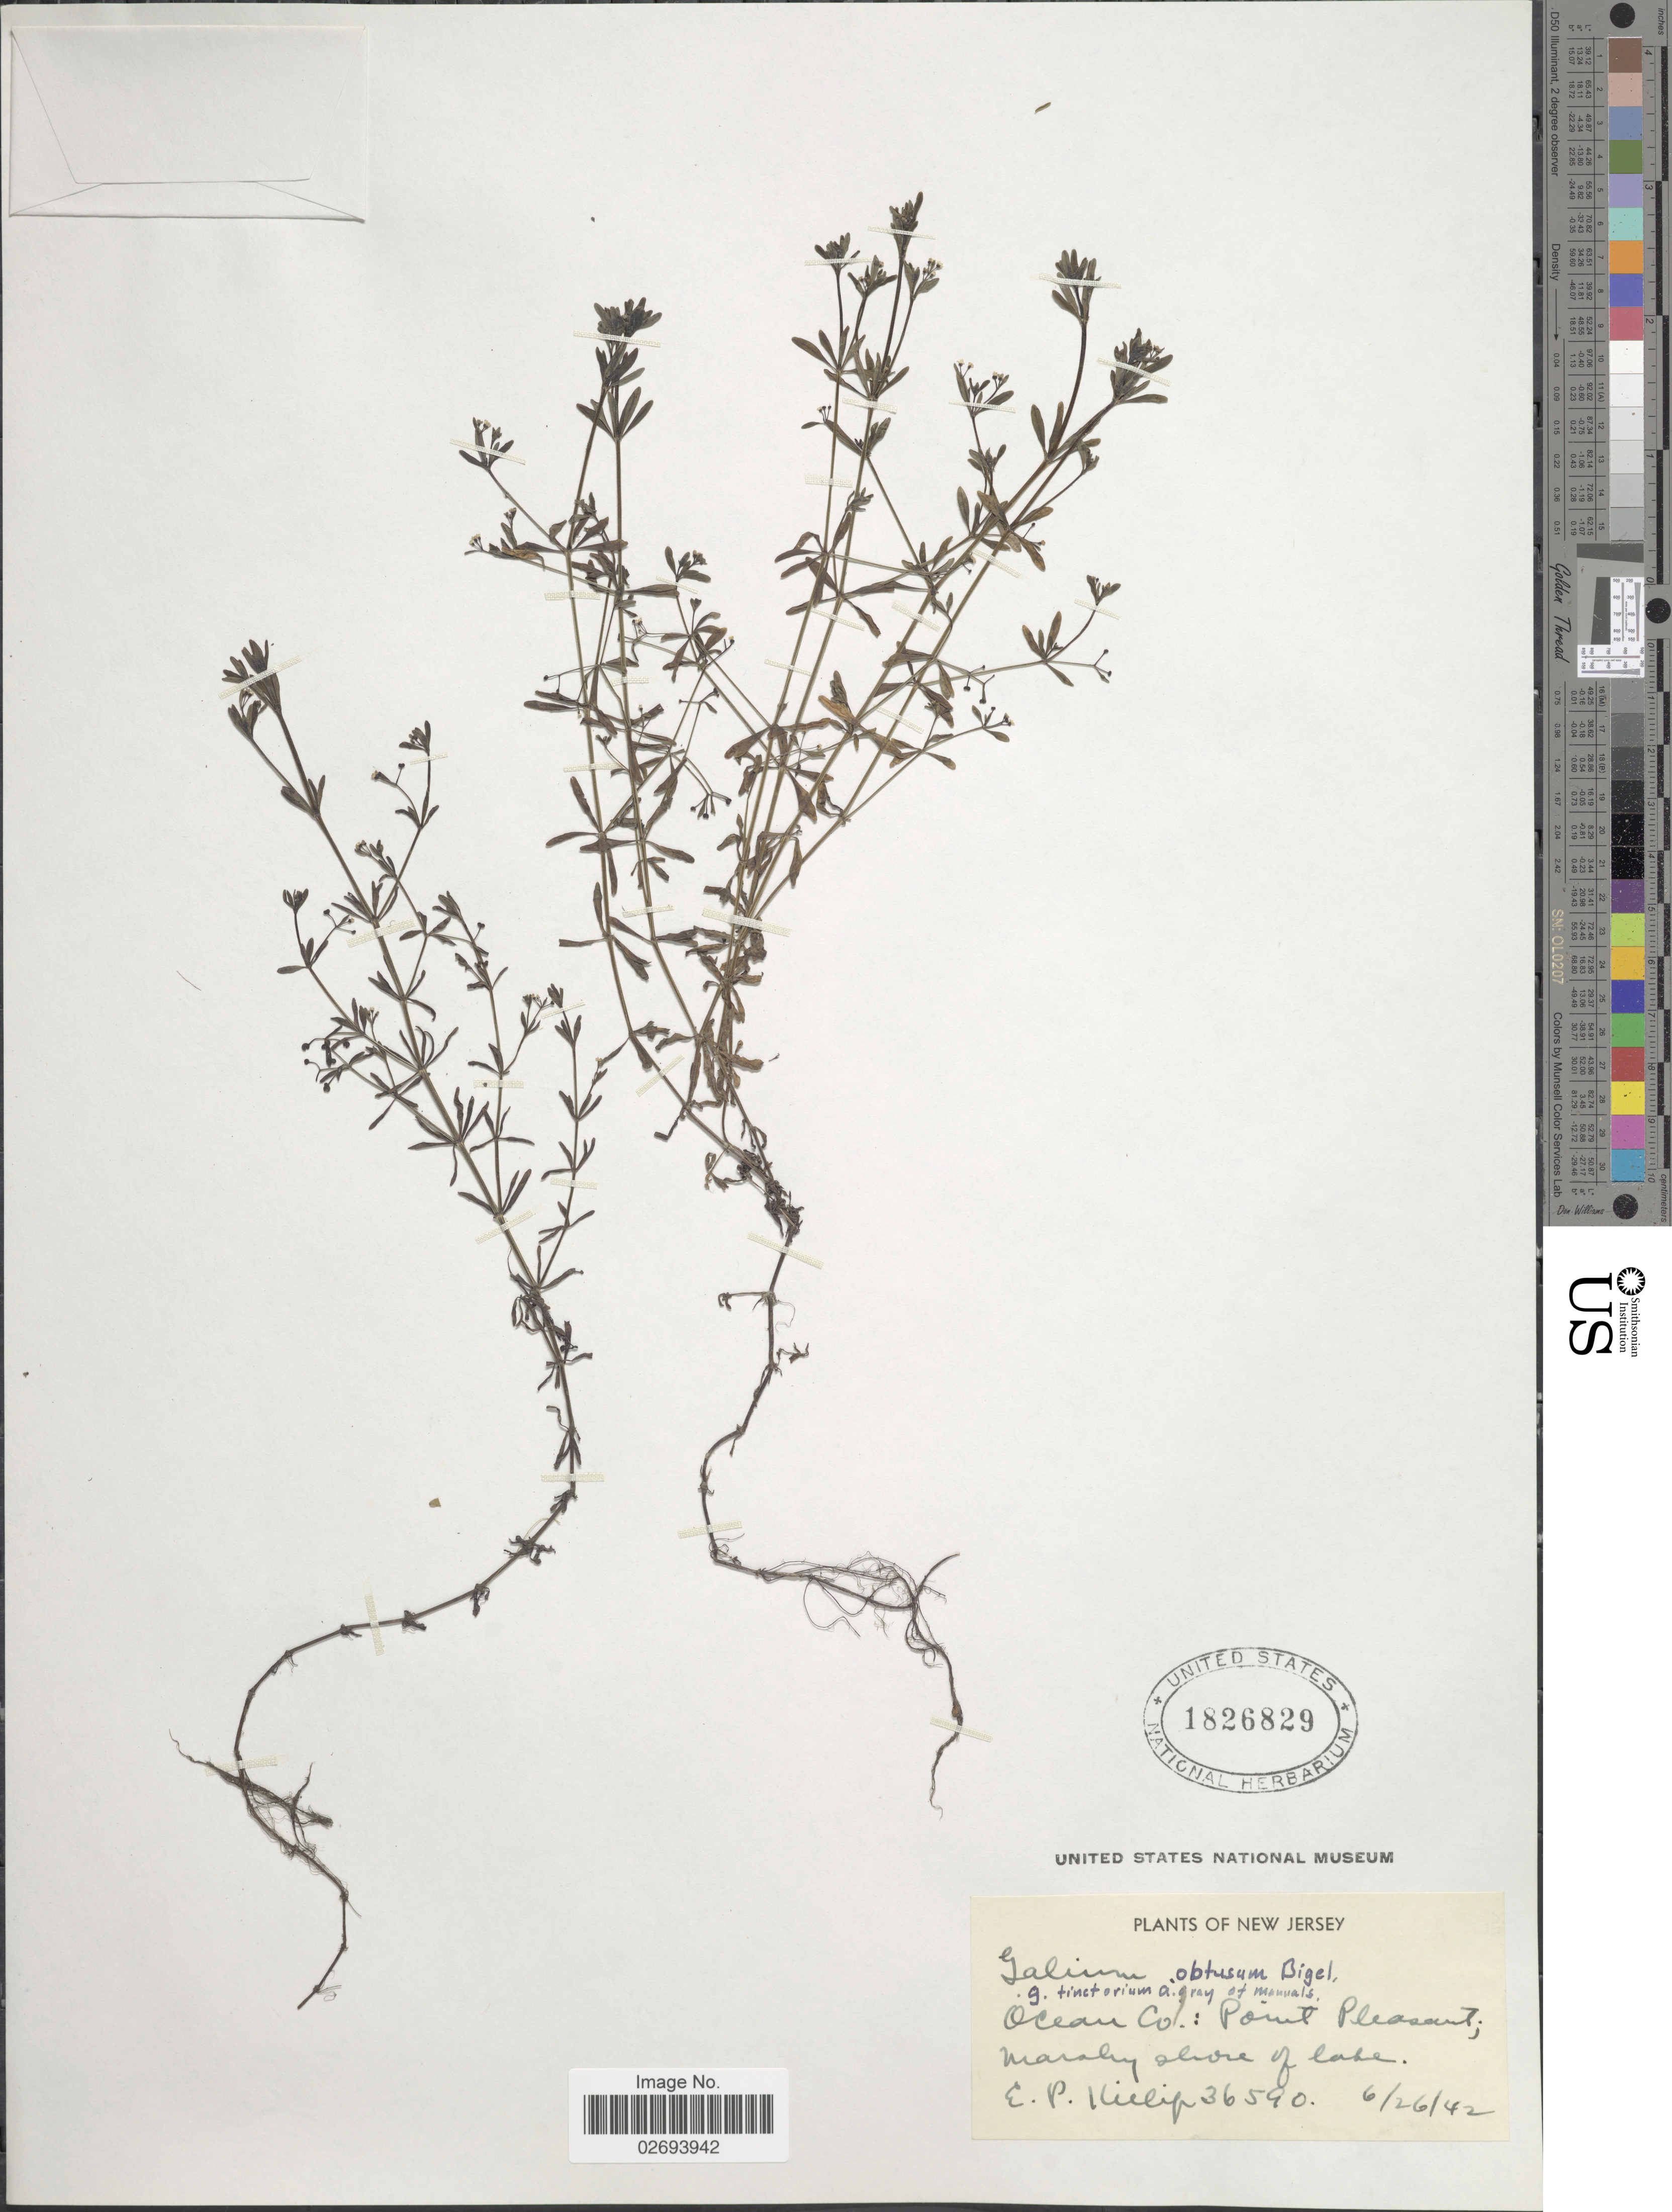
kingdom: Plantae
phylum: Tracheophyta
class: Magnoliopsida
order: Gentianales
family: Rubiaceae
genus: Galium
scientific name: Galium tinctorium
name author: (L.) Scop.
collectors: E. P. Killip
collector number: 36590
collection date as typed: Transcribed d/m/y: 26/6/42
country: United States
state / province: New Jersey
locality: Ocean Co.: Point Pleasant; marshy shore of lake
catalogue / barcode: US 1826829